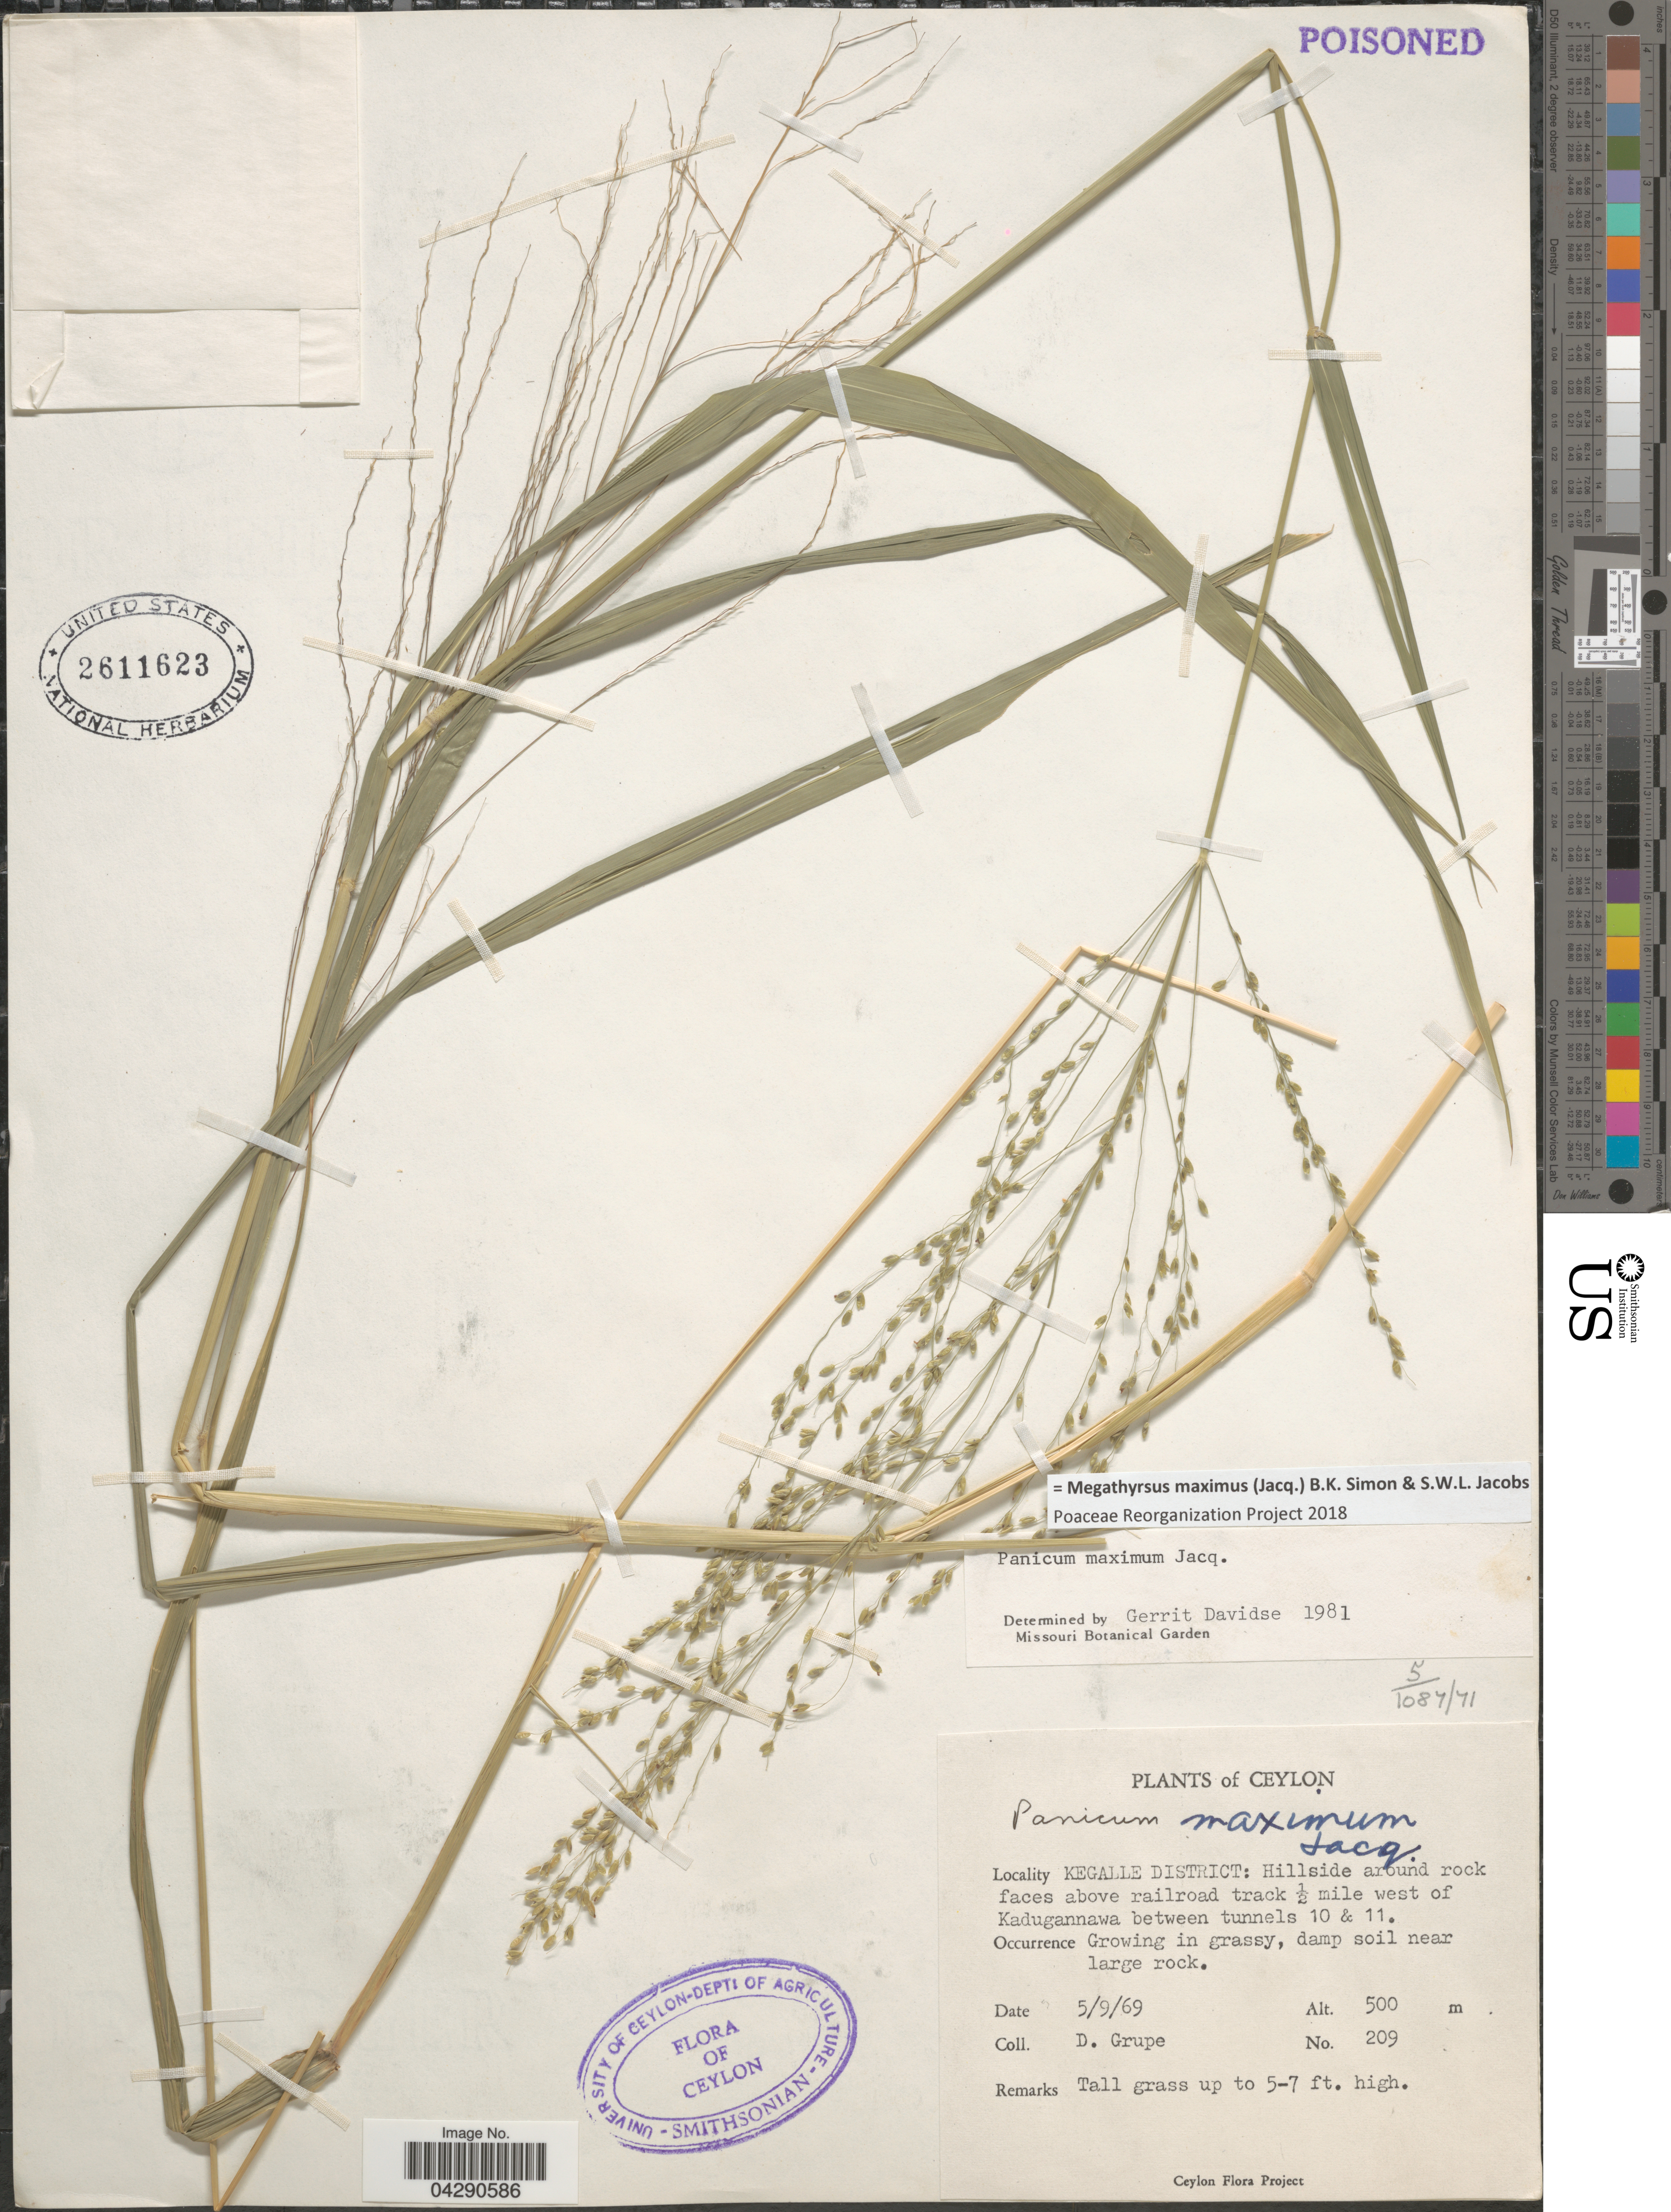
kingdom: Plantae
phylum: Tracheophyta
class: Liliopsida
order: Poales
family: Poaceae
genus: Megathyrsus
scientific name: Megathyrsus maximus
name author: (Jacq.) B.K. Simon & S.W.L. Jacobs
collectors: D. Grupe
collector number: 209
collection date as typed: Transcribed d/m/y: 5/9/69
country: Sri Lanka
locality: Ceylon. Kegalle District: Hillside around rock faces above railroad track ½ mile west of Kadugannawa between tunnels 10 & 11.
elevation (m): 500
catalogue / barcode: US 2611623